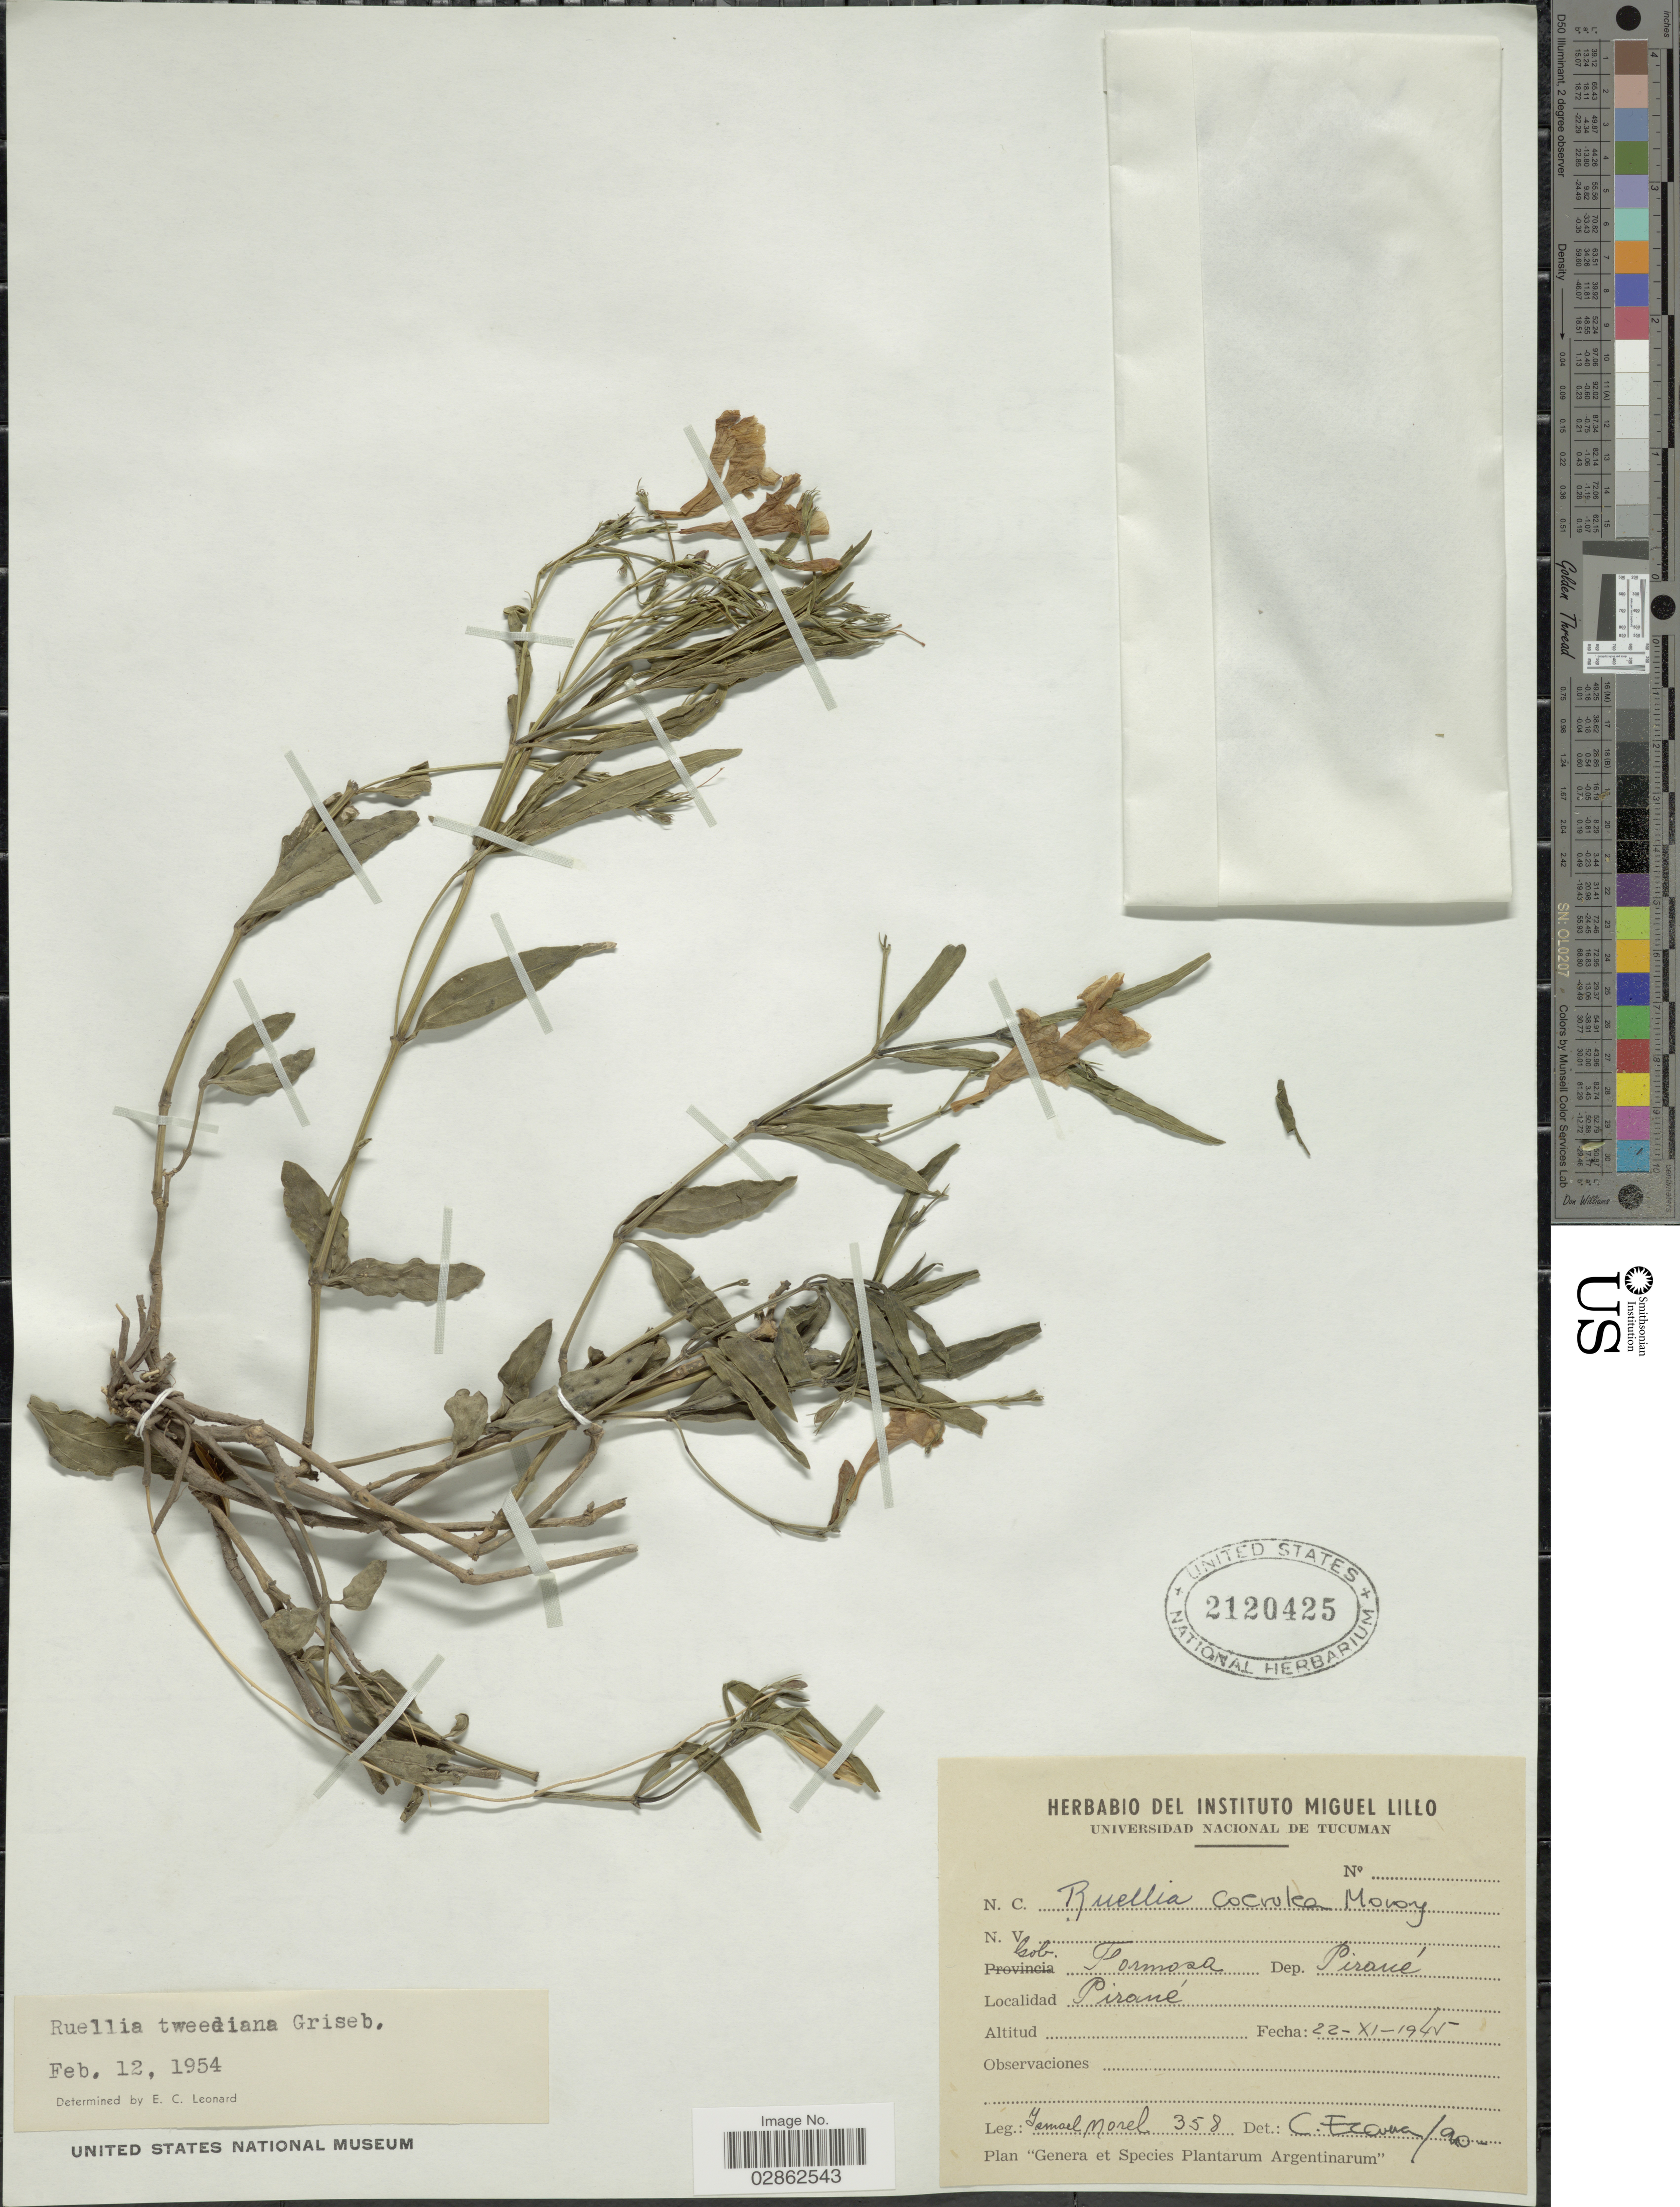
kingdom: Plantae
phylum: Tracheophyta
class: Magnoliopsida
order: Lamiales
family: Acanthaceae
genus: Ruellia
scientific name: Ruellia coerulea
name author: Morong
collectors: I. Morel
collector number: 358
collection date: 1945-11-22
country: Argentina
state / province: Formosa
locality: Gob. Formosa. Dep. Pirané. Pirané.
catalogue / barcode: US 2120425